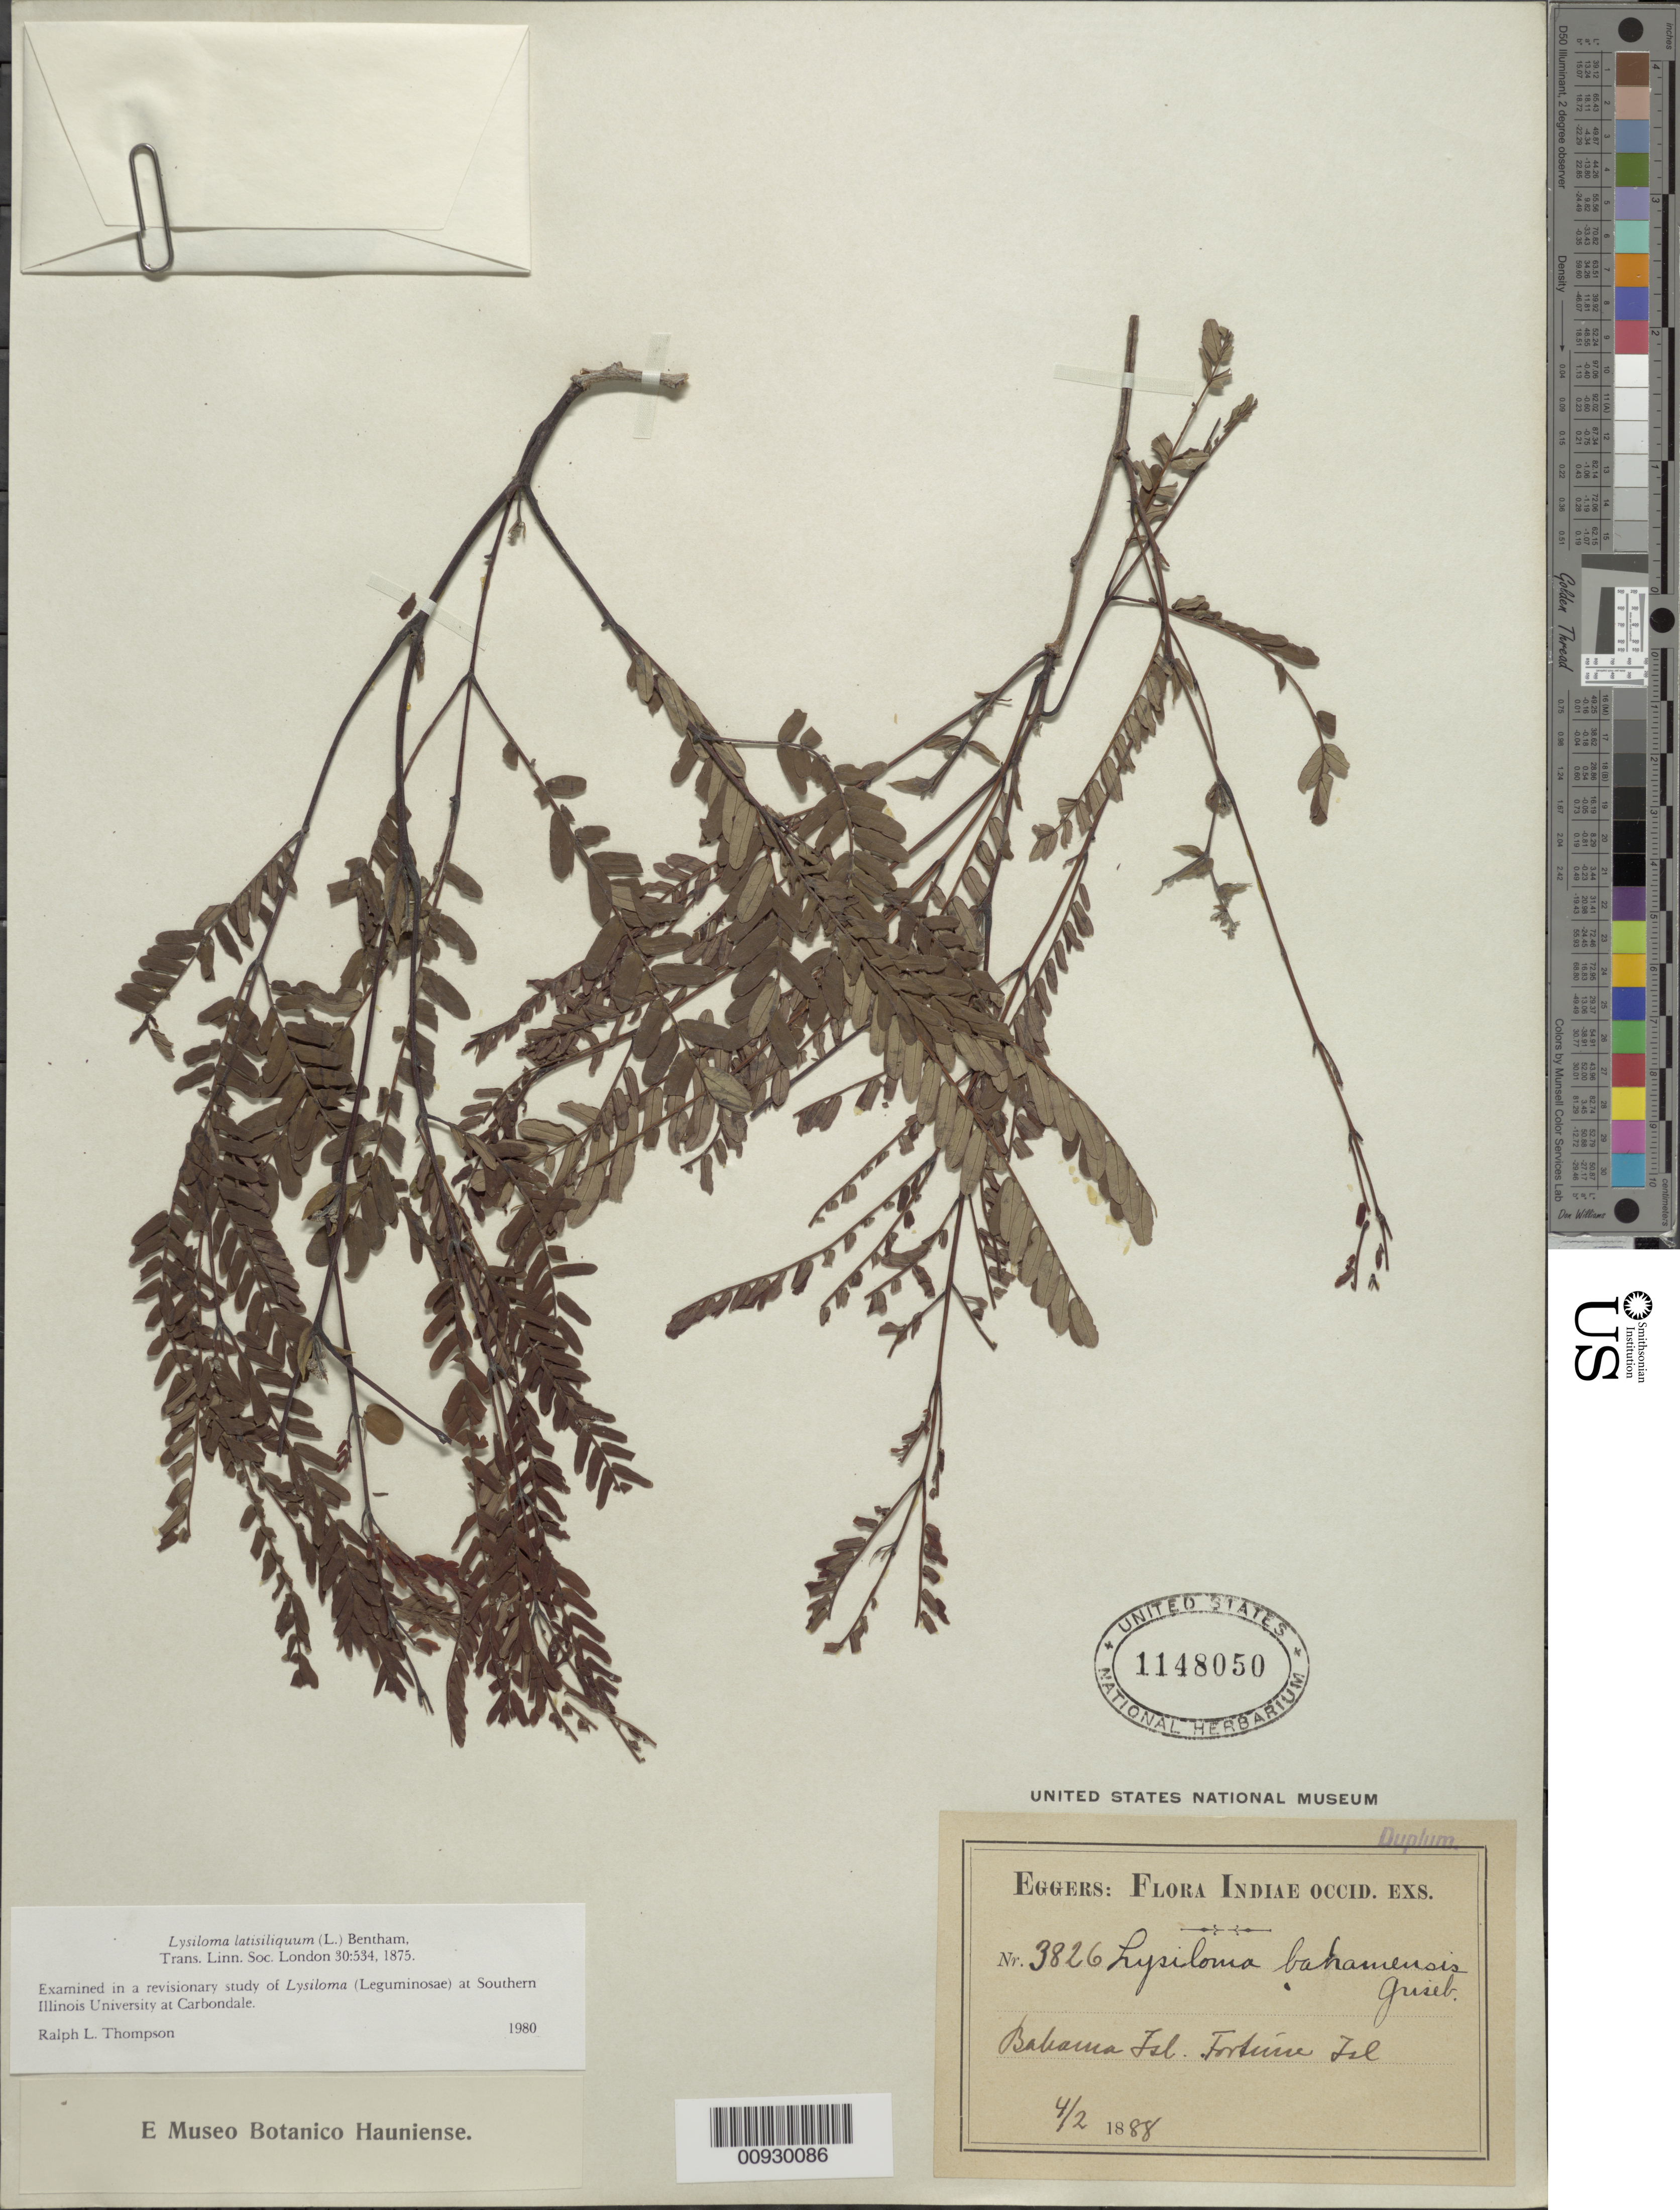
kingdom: Plantae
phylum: Tracheophyta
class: Magnoliopsida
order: Fabales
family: Fabaceae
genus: Lysiloma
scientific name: Lysiloma latisiliquum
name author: (L.) Benth.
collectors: H. F. A. von Eggers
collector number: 3826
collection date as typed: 02 Apr 1888 or 04 Feb 1888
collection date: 1888-02-04 or 1888-04-02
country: Bahamas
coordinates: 0 N, 0 E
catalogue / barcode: US 1148050